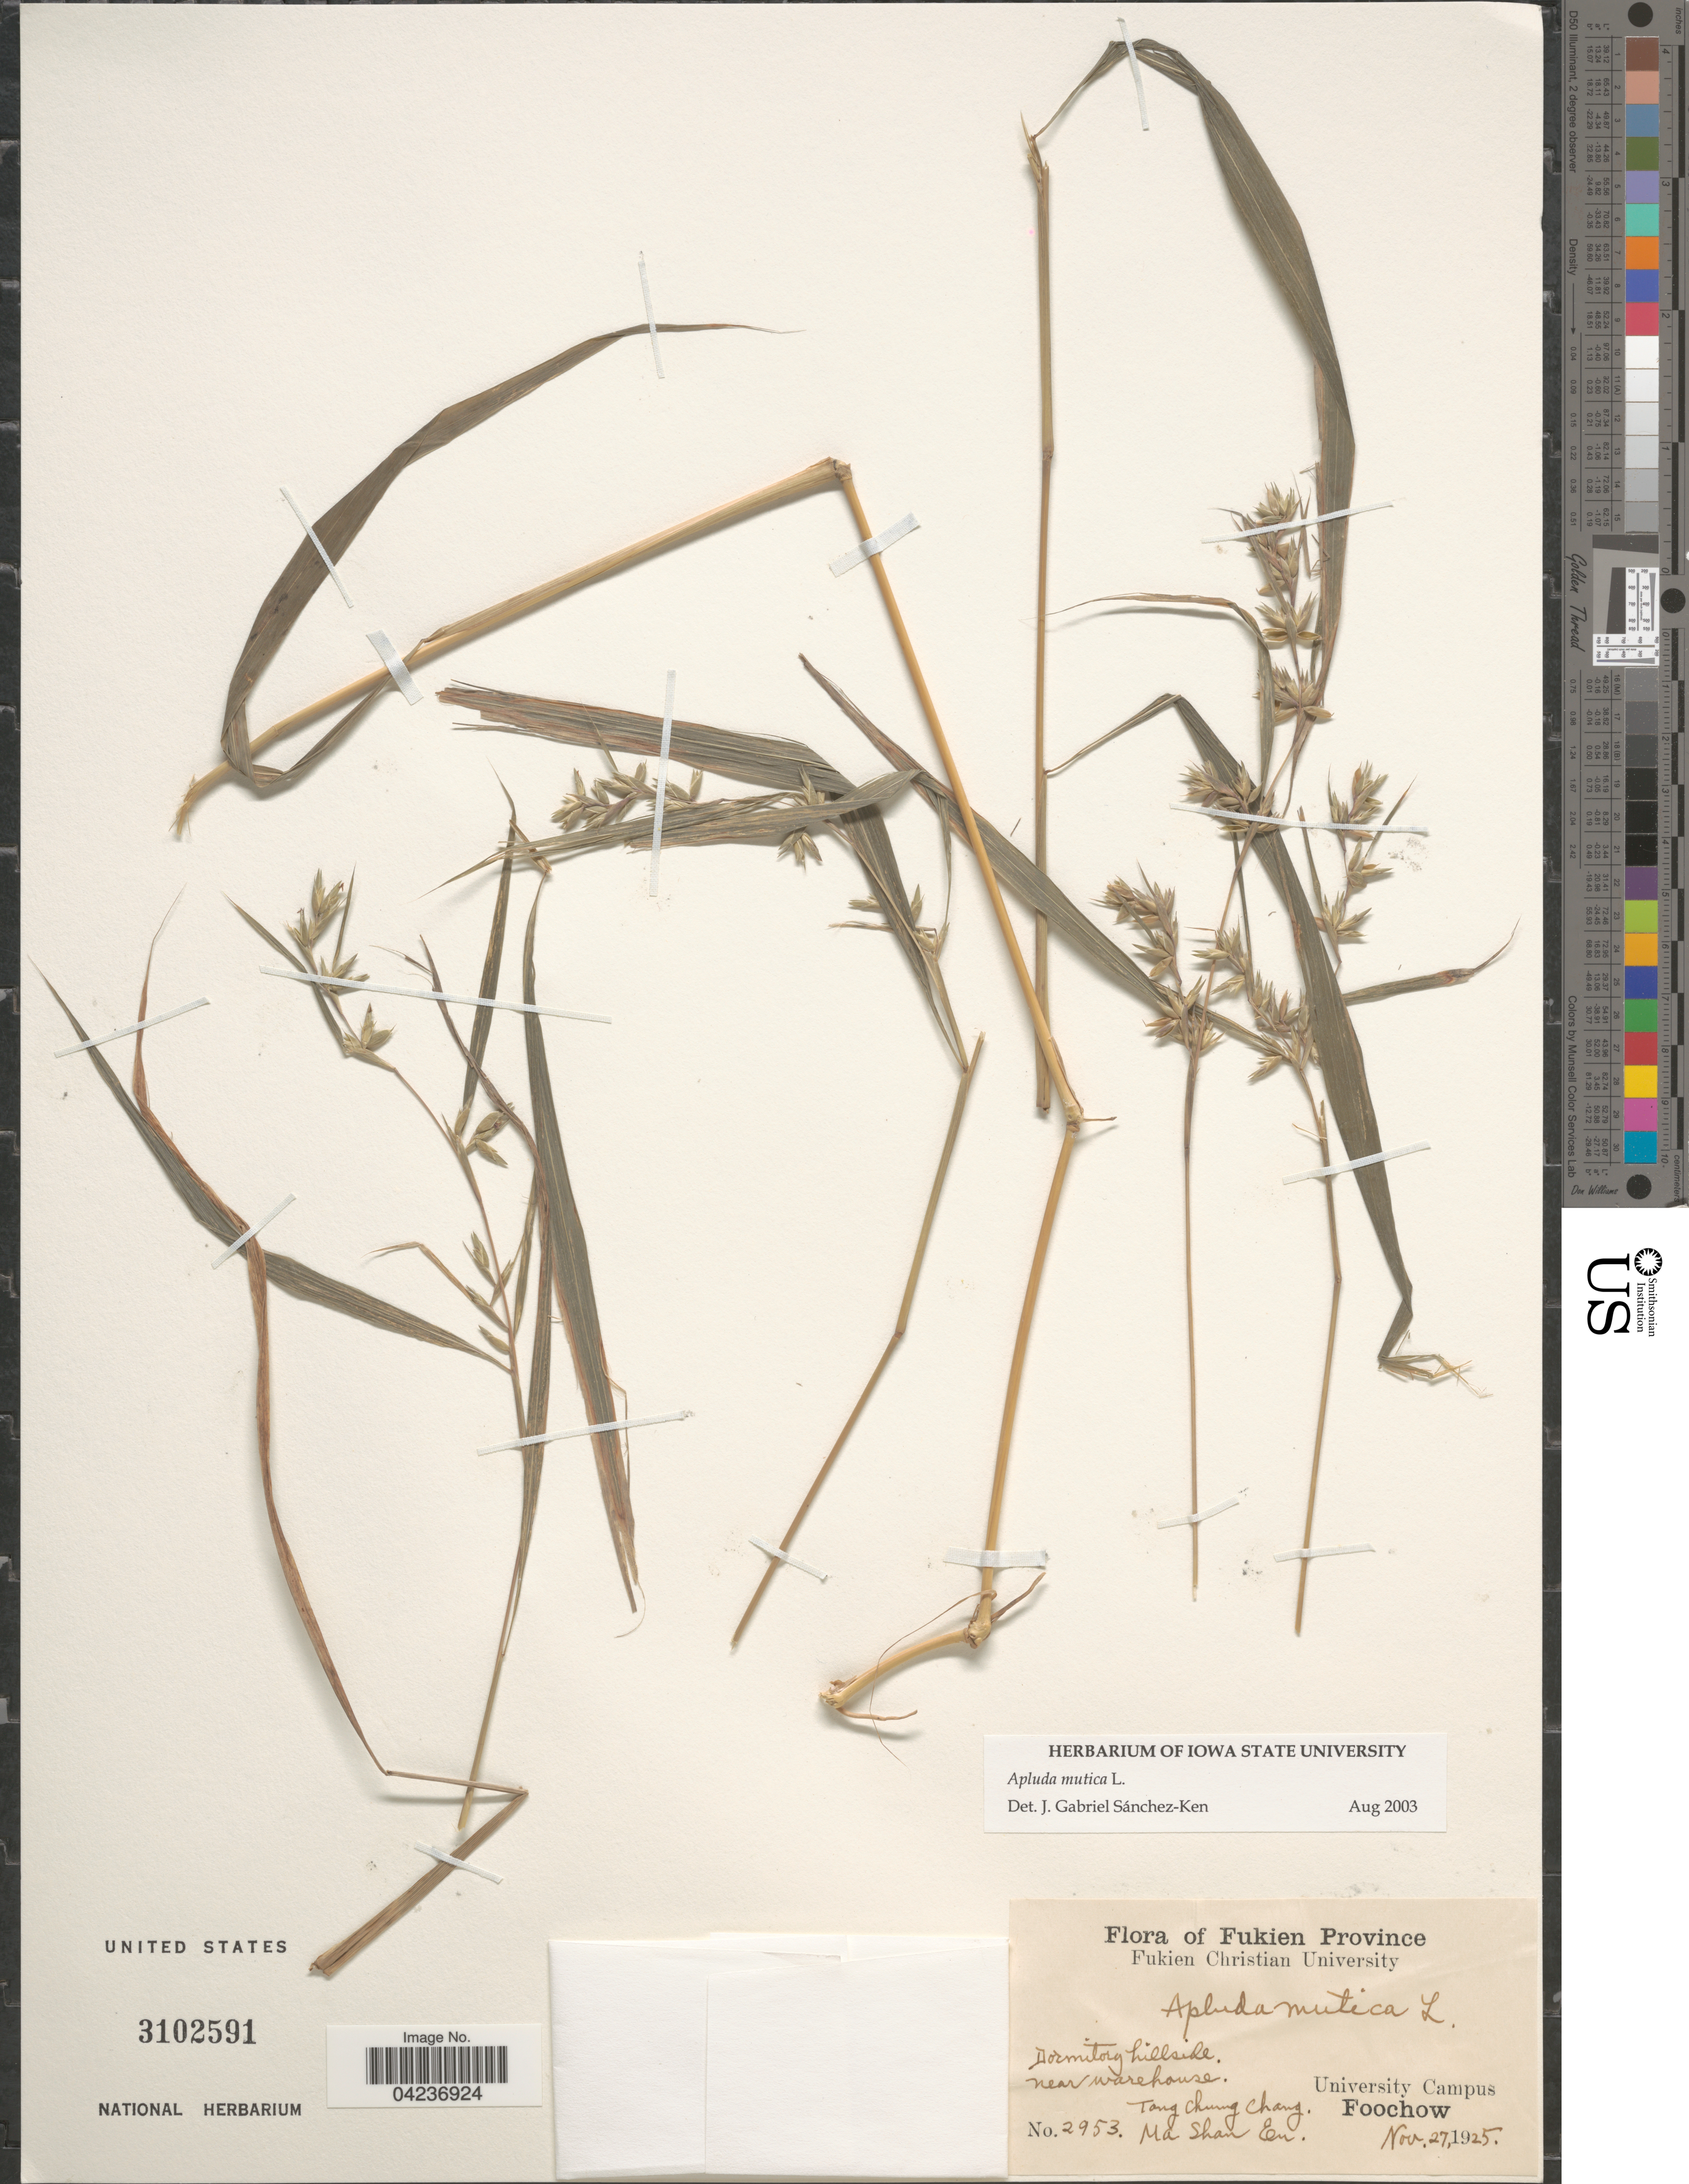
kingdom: Plantae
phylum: Tracheophyta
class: Liliopsida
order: Poales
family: Poaceae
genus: Apluda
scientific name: Apluda mutica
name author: L.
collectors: C. C. Tang & M. En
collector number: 2953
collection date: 1925-11-27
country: China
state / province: Fujian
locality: Fukien Province. Dormitorg hillside near warehouse. University Campus. Foochow.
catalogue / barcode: US 3102591